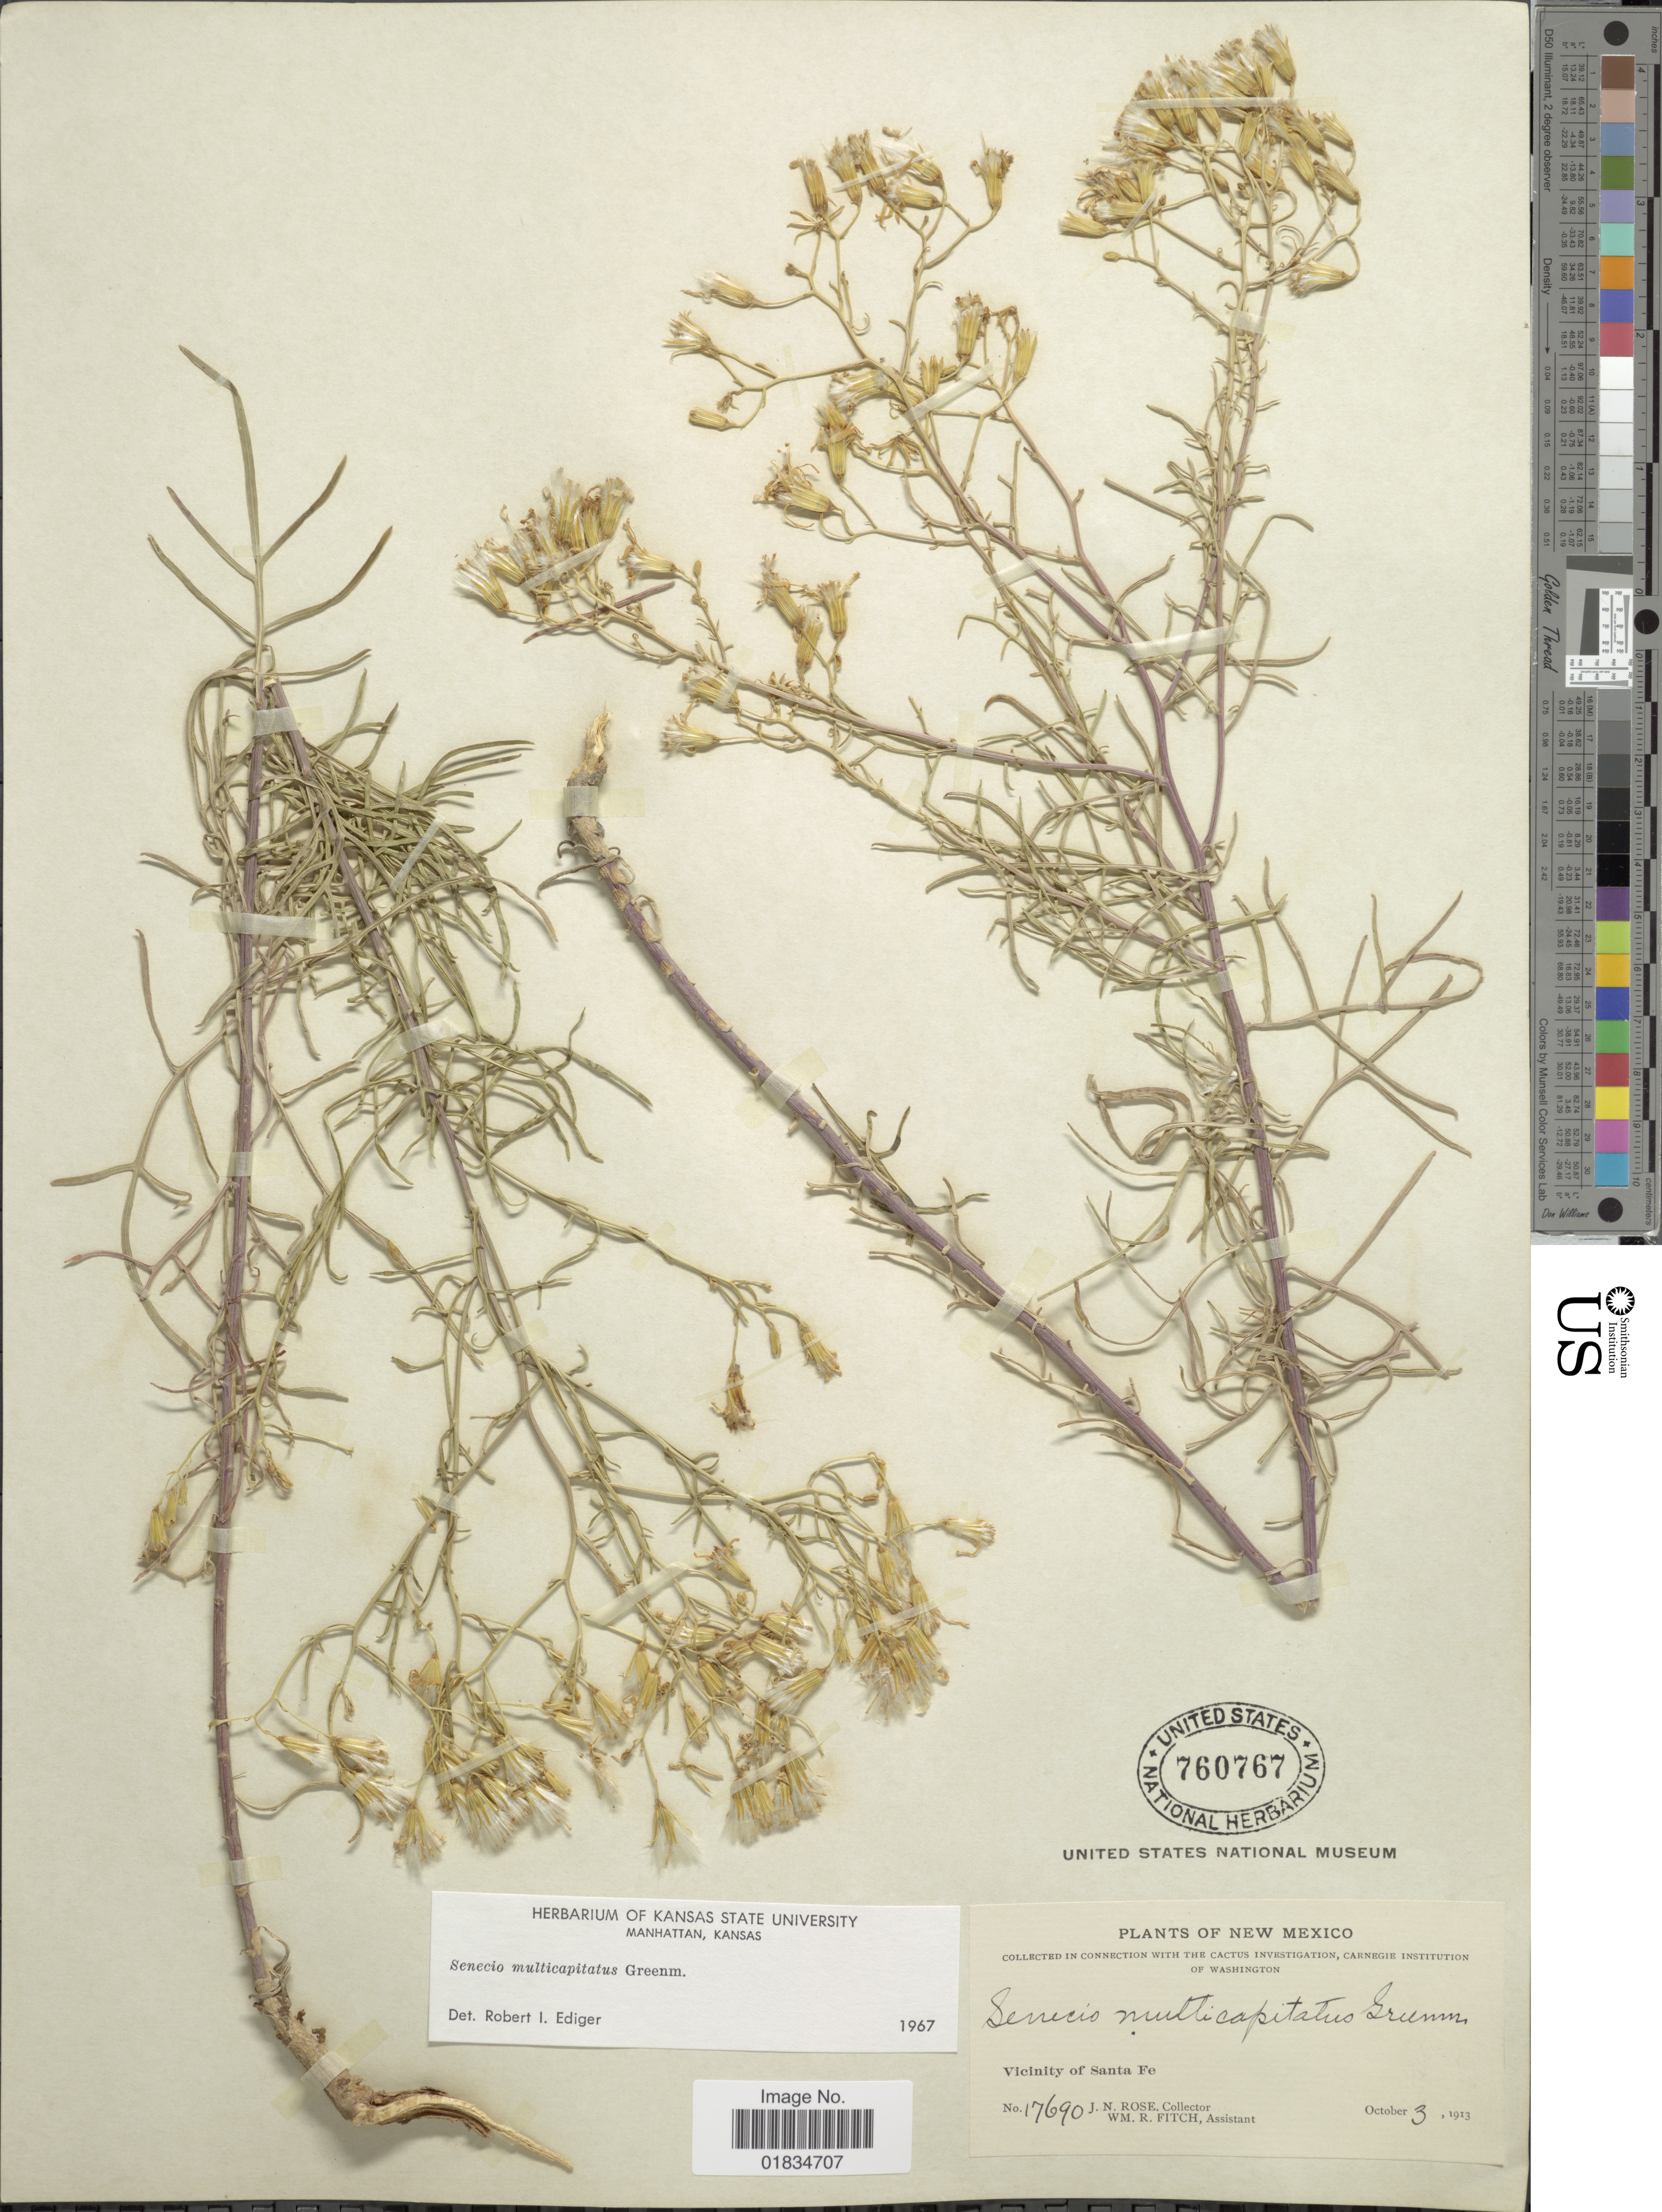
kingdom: Plantae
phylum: Tracheophyta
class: Magnoliopsida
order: Asterales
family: Asteraceae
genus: Senecio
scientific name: Senecio multicapitatus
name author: Greenm.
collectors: J. N. Rose & W. R. Fitch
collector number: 17690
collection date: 1913-10-03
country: United States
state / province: New Mexico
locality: Vicinity of Santa fe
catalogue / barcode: US 760767